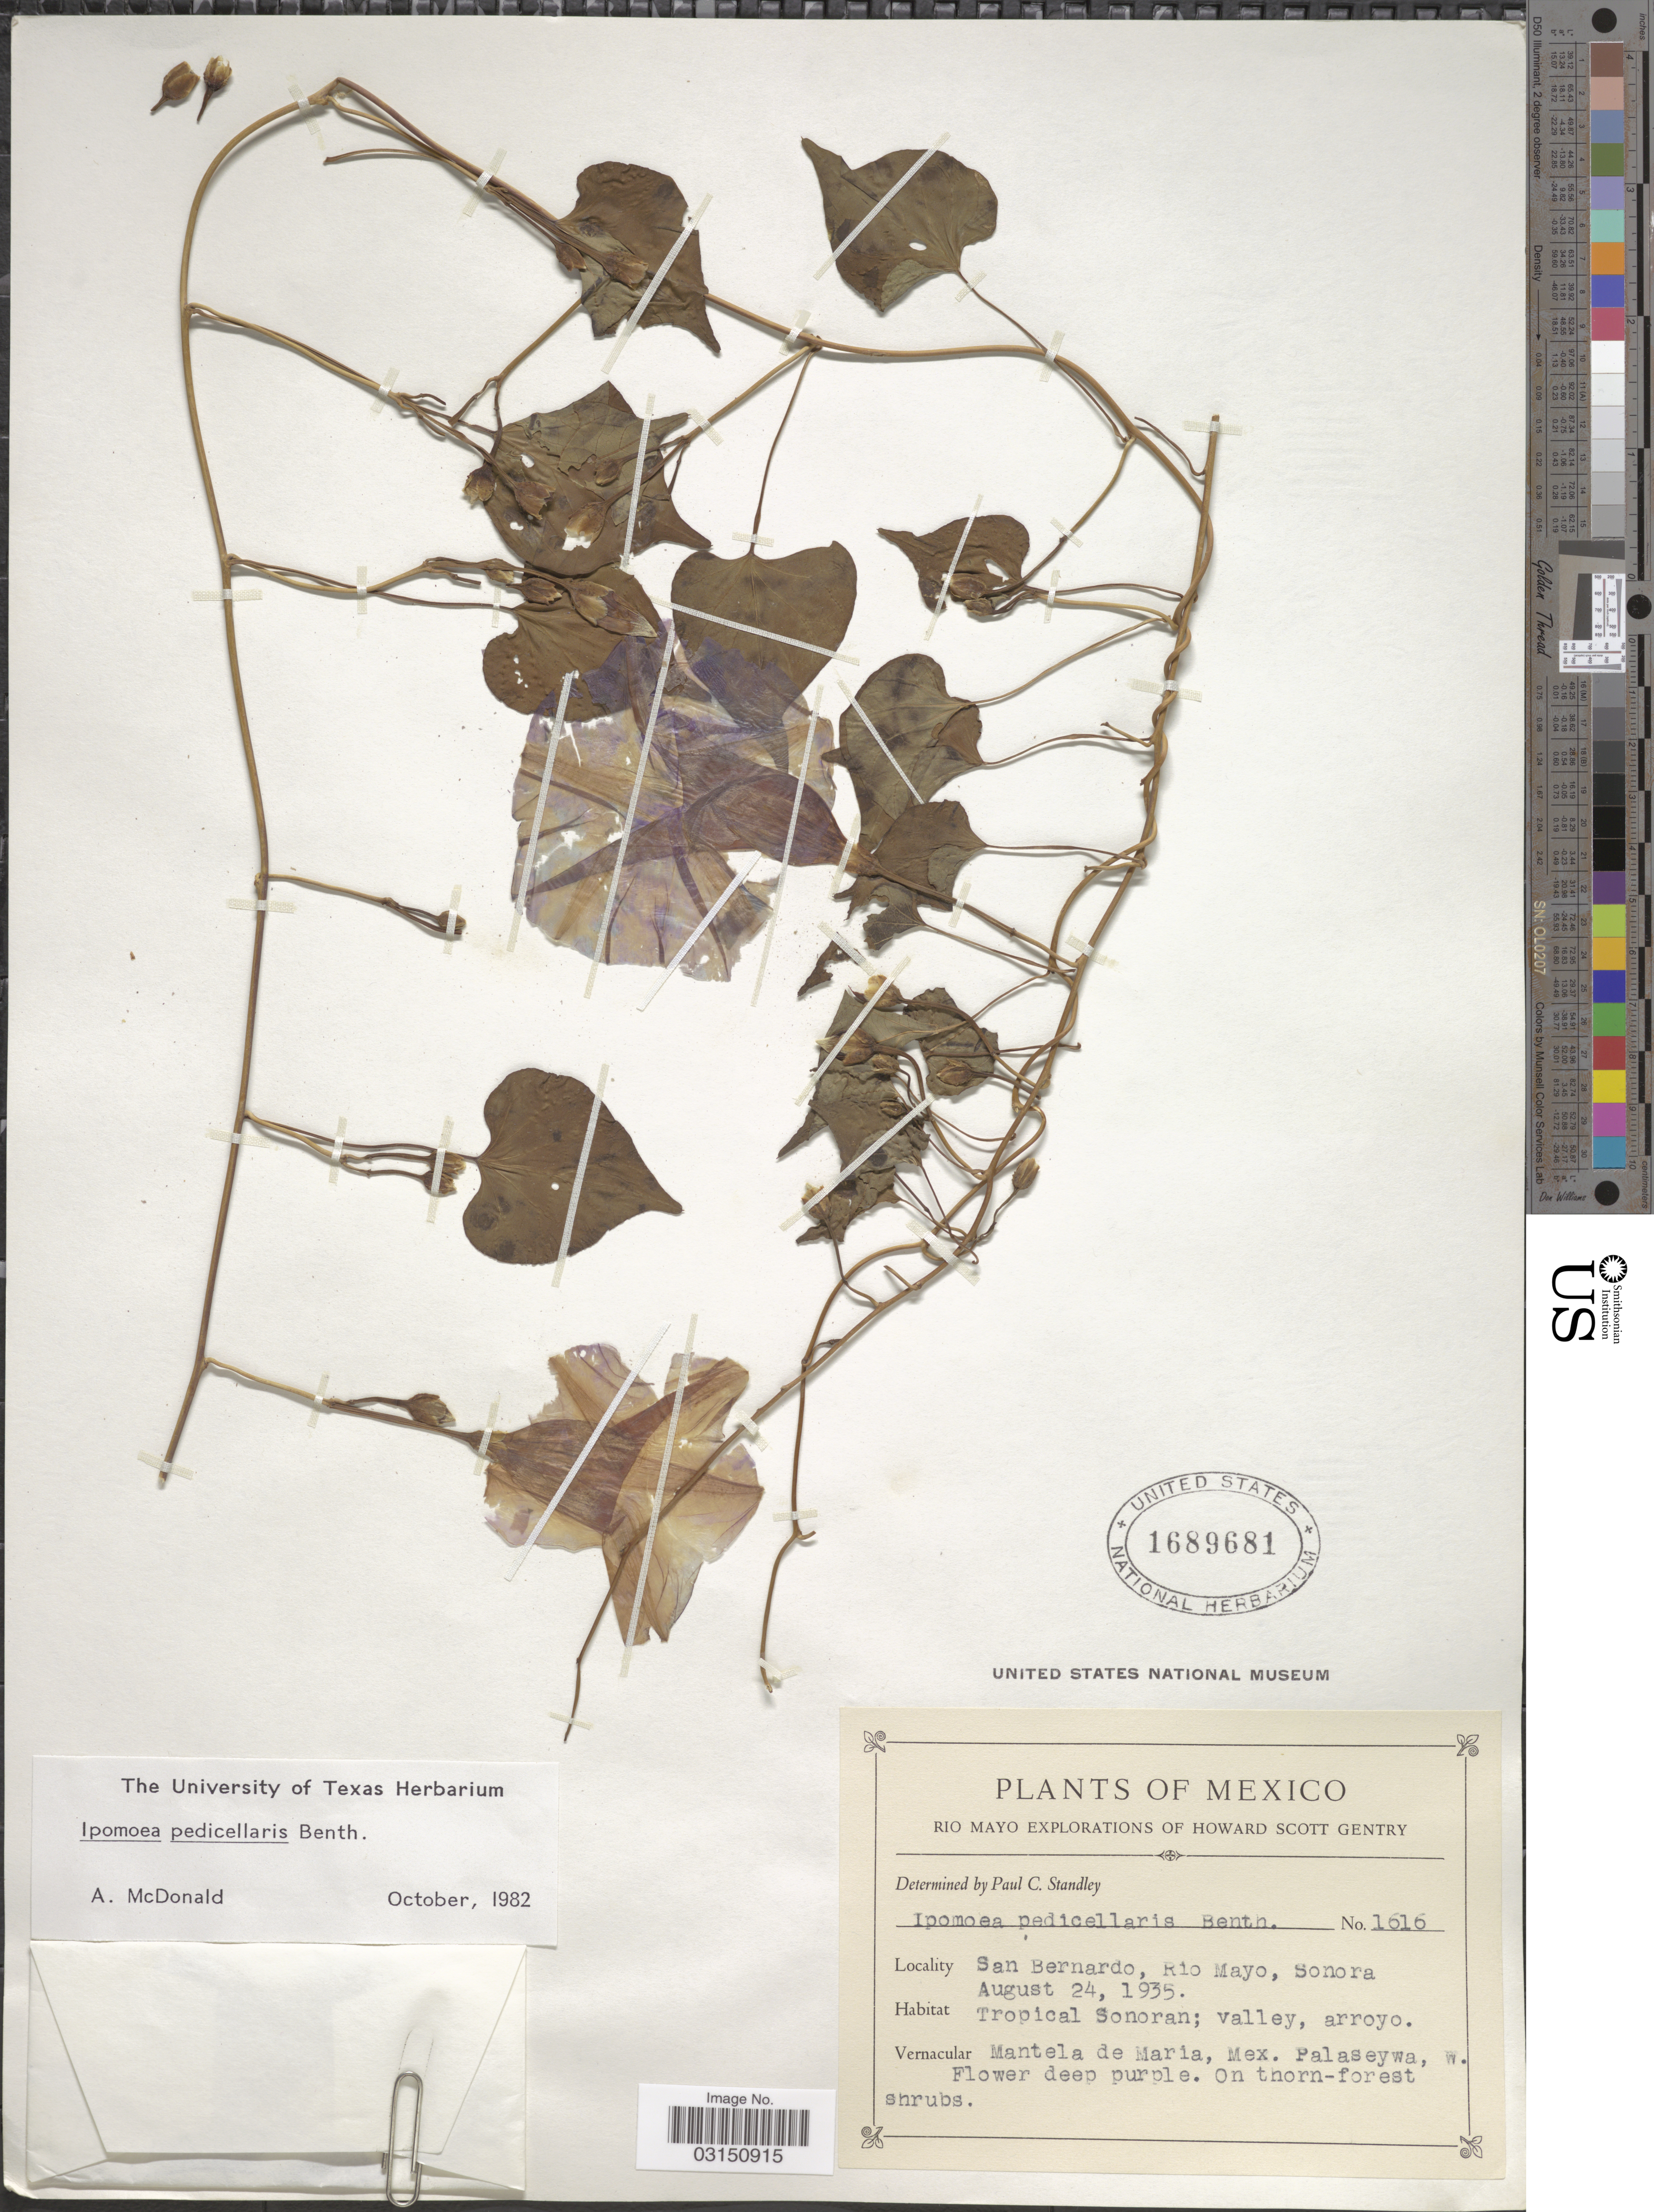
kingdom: Plantae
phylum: Tracheophyta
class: Magnoliopsida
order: Solanales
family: Convolvulaceae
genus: Ipomoea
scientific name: Ipomoea pedicellaris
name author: Benth.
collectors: H. S. Gentry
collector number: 1616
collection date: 1935-08-24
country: Mexico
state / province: Sonora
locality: San Bernardo, Rio Mayo. Tropical Sonoran; valley, arroyo. Mantela de Maria, Mex. Palaseywa, W. [unsure placement]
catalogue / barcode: US 1689681